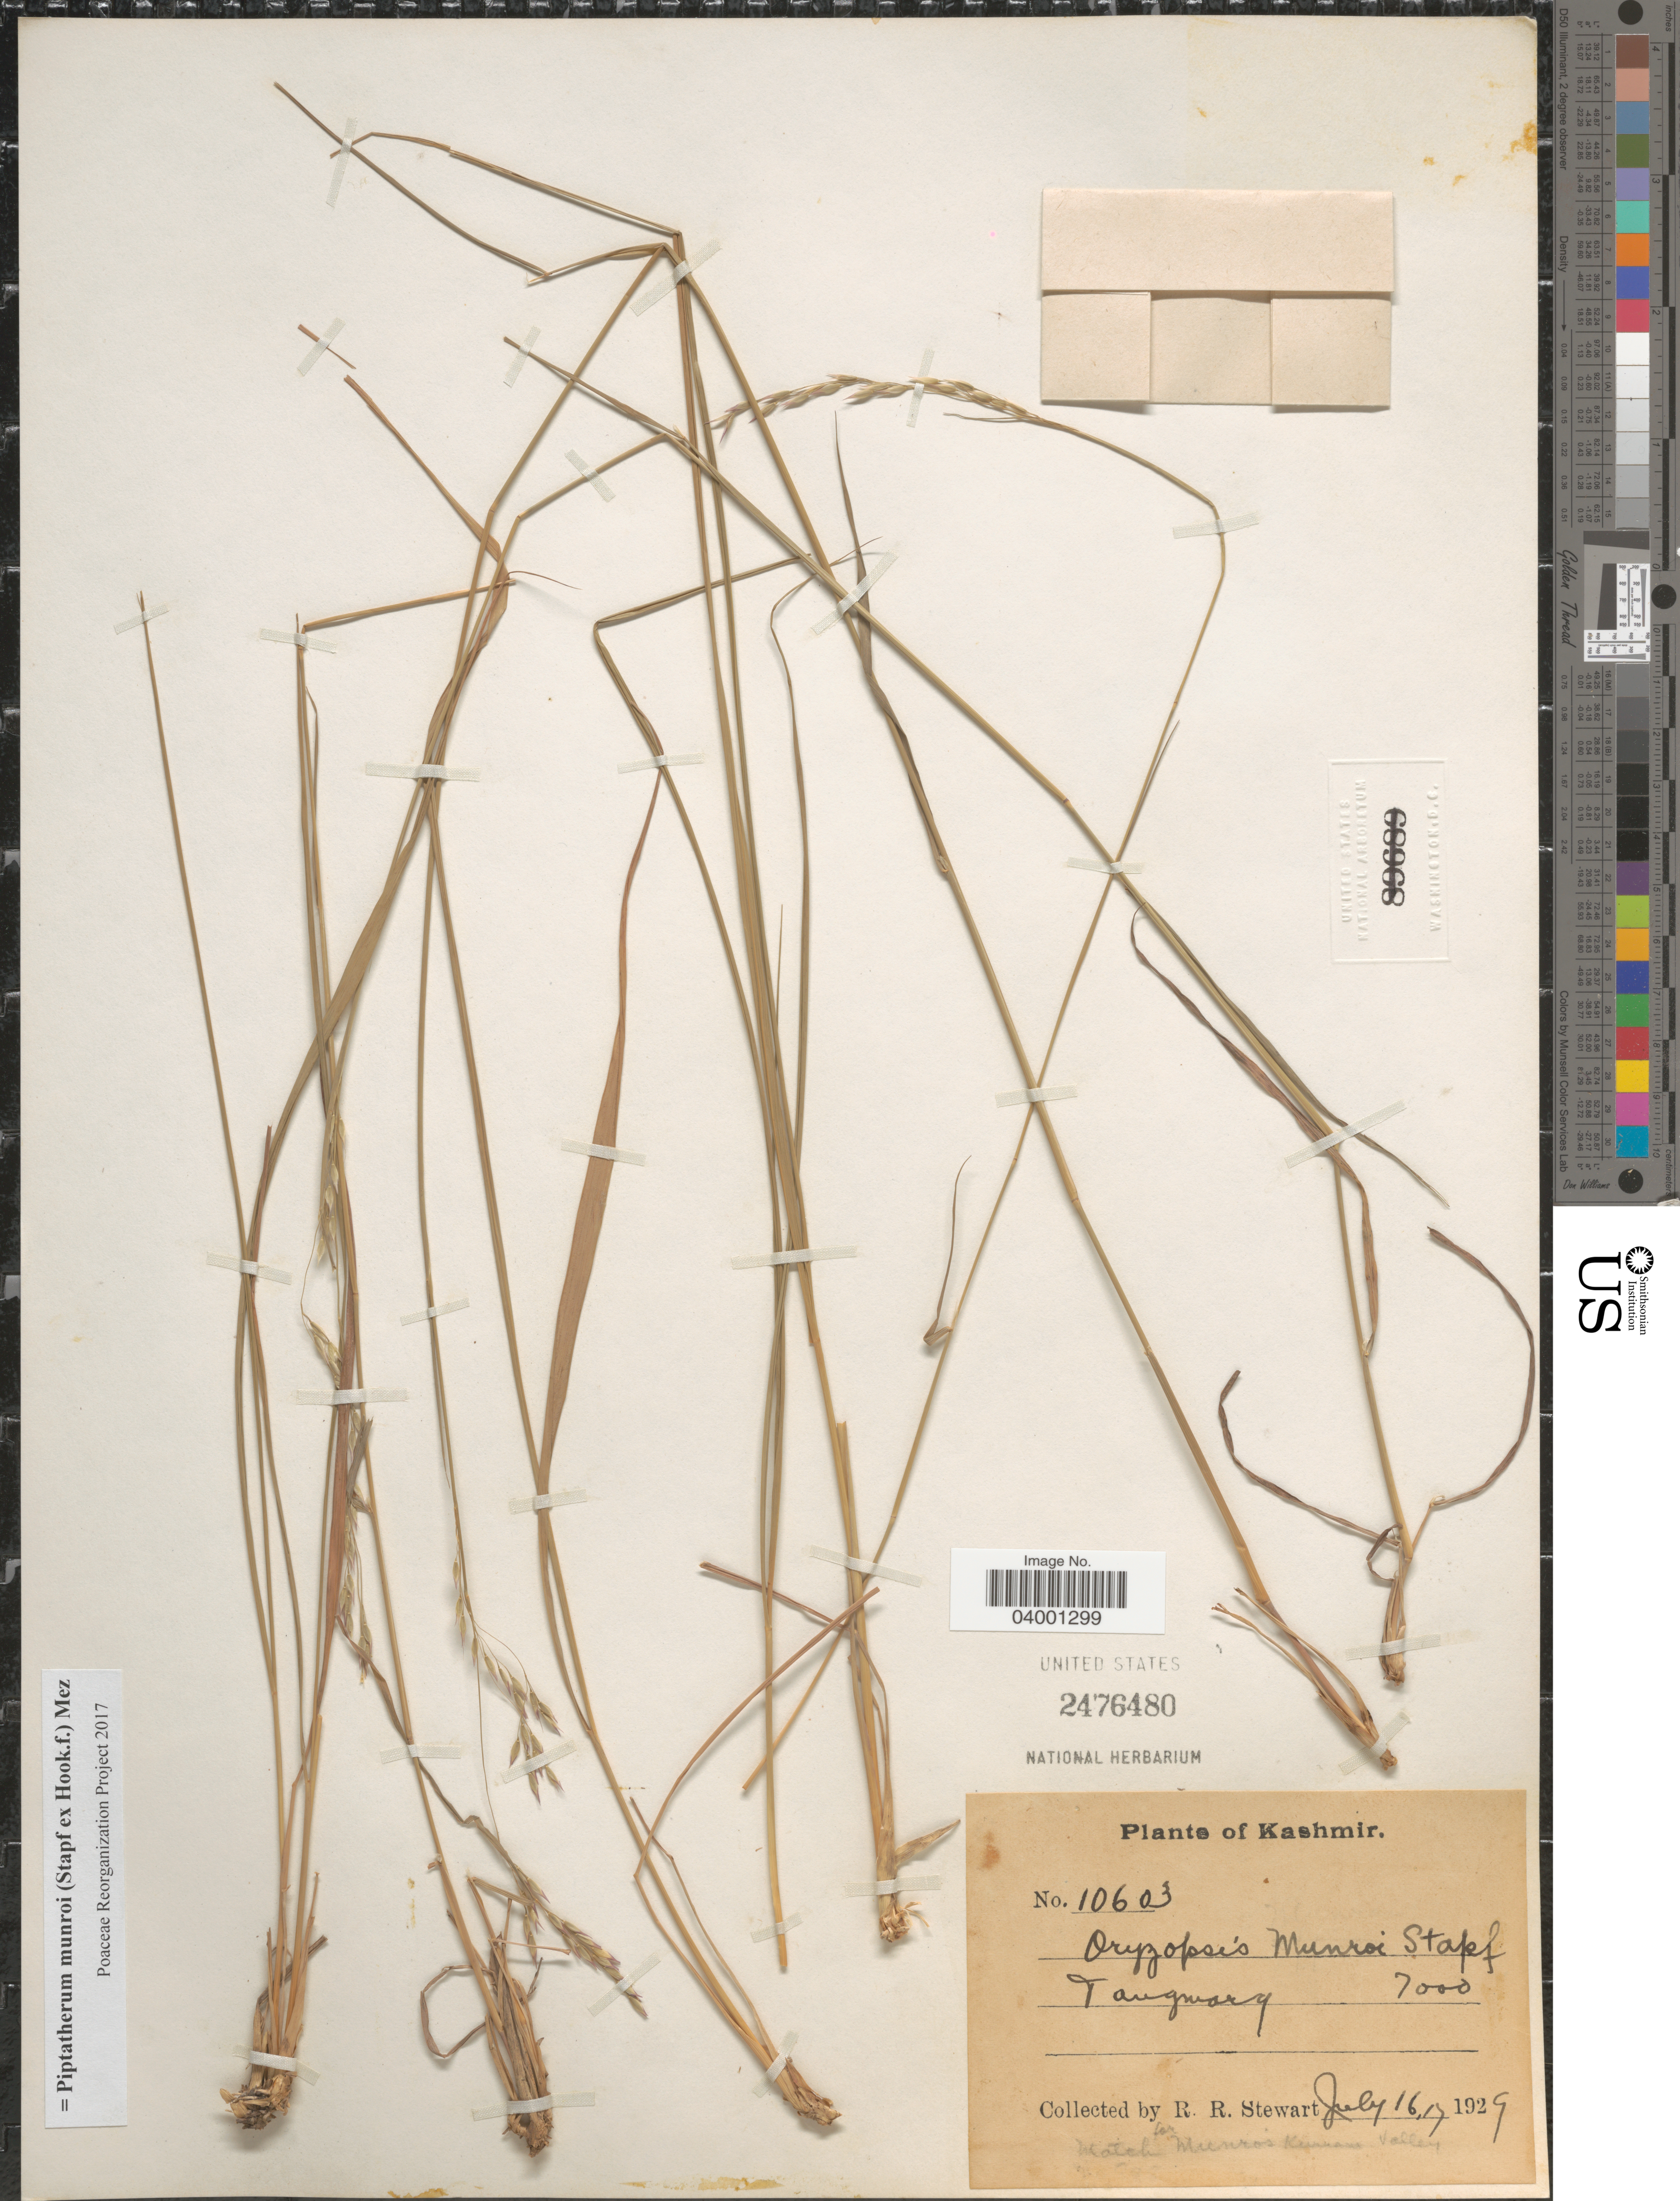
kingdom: Plantae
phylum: Tracheophyta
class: Liliopsida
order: Poales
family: Poaceae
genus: Piptatherum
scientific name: Piptatherum munroi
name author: (Stapf) Mez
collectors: R. Stewart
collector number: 10603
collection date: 1929-07-16/1929-07-17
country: India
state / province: Jammu and Kashmir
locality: Kashmir. Tangmarg.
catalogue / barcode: US 2476480